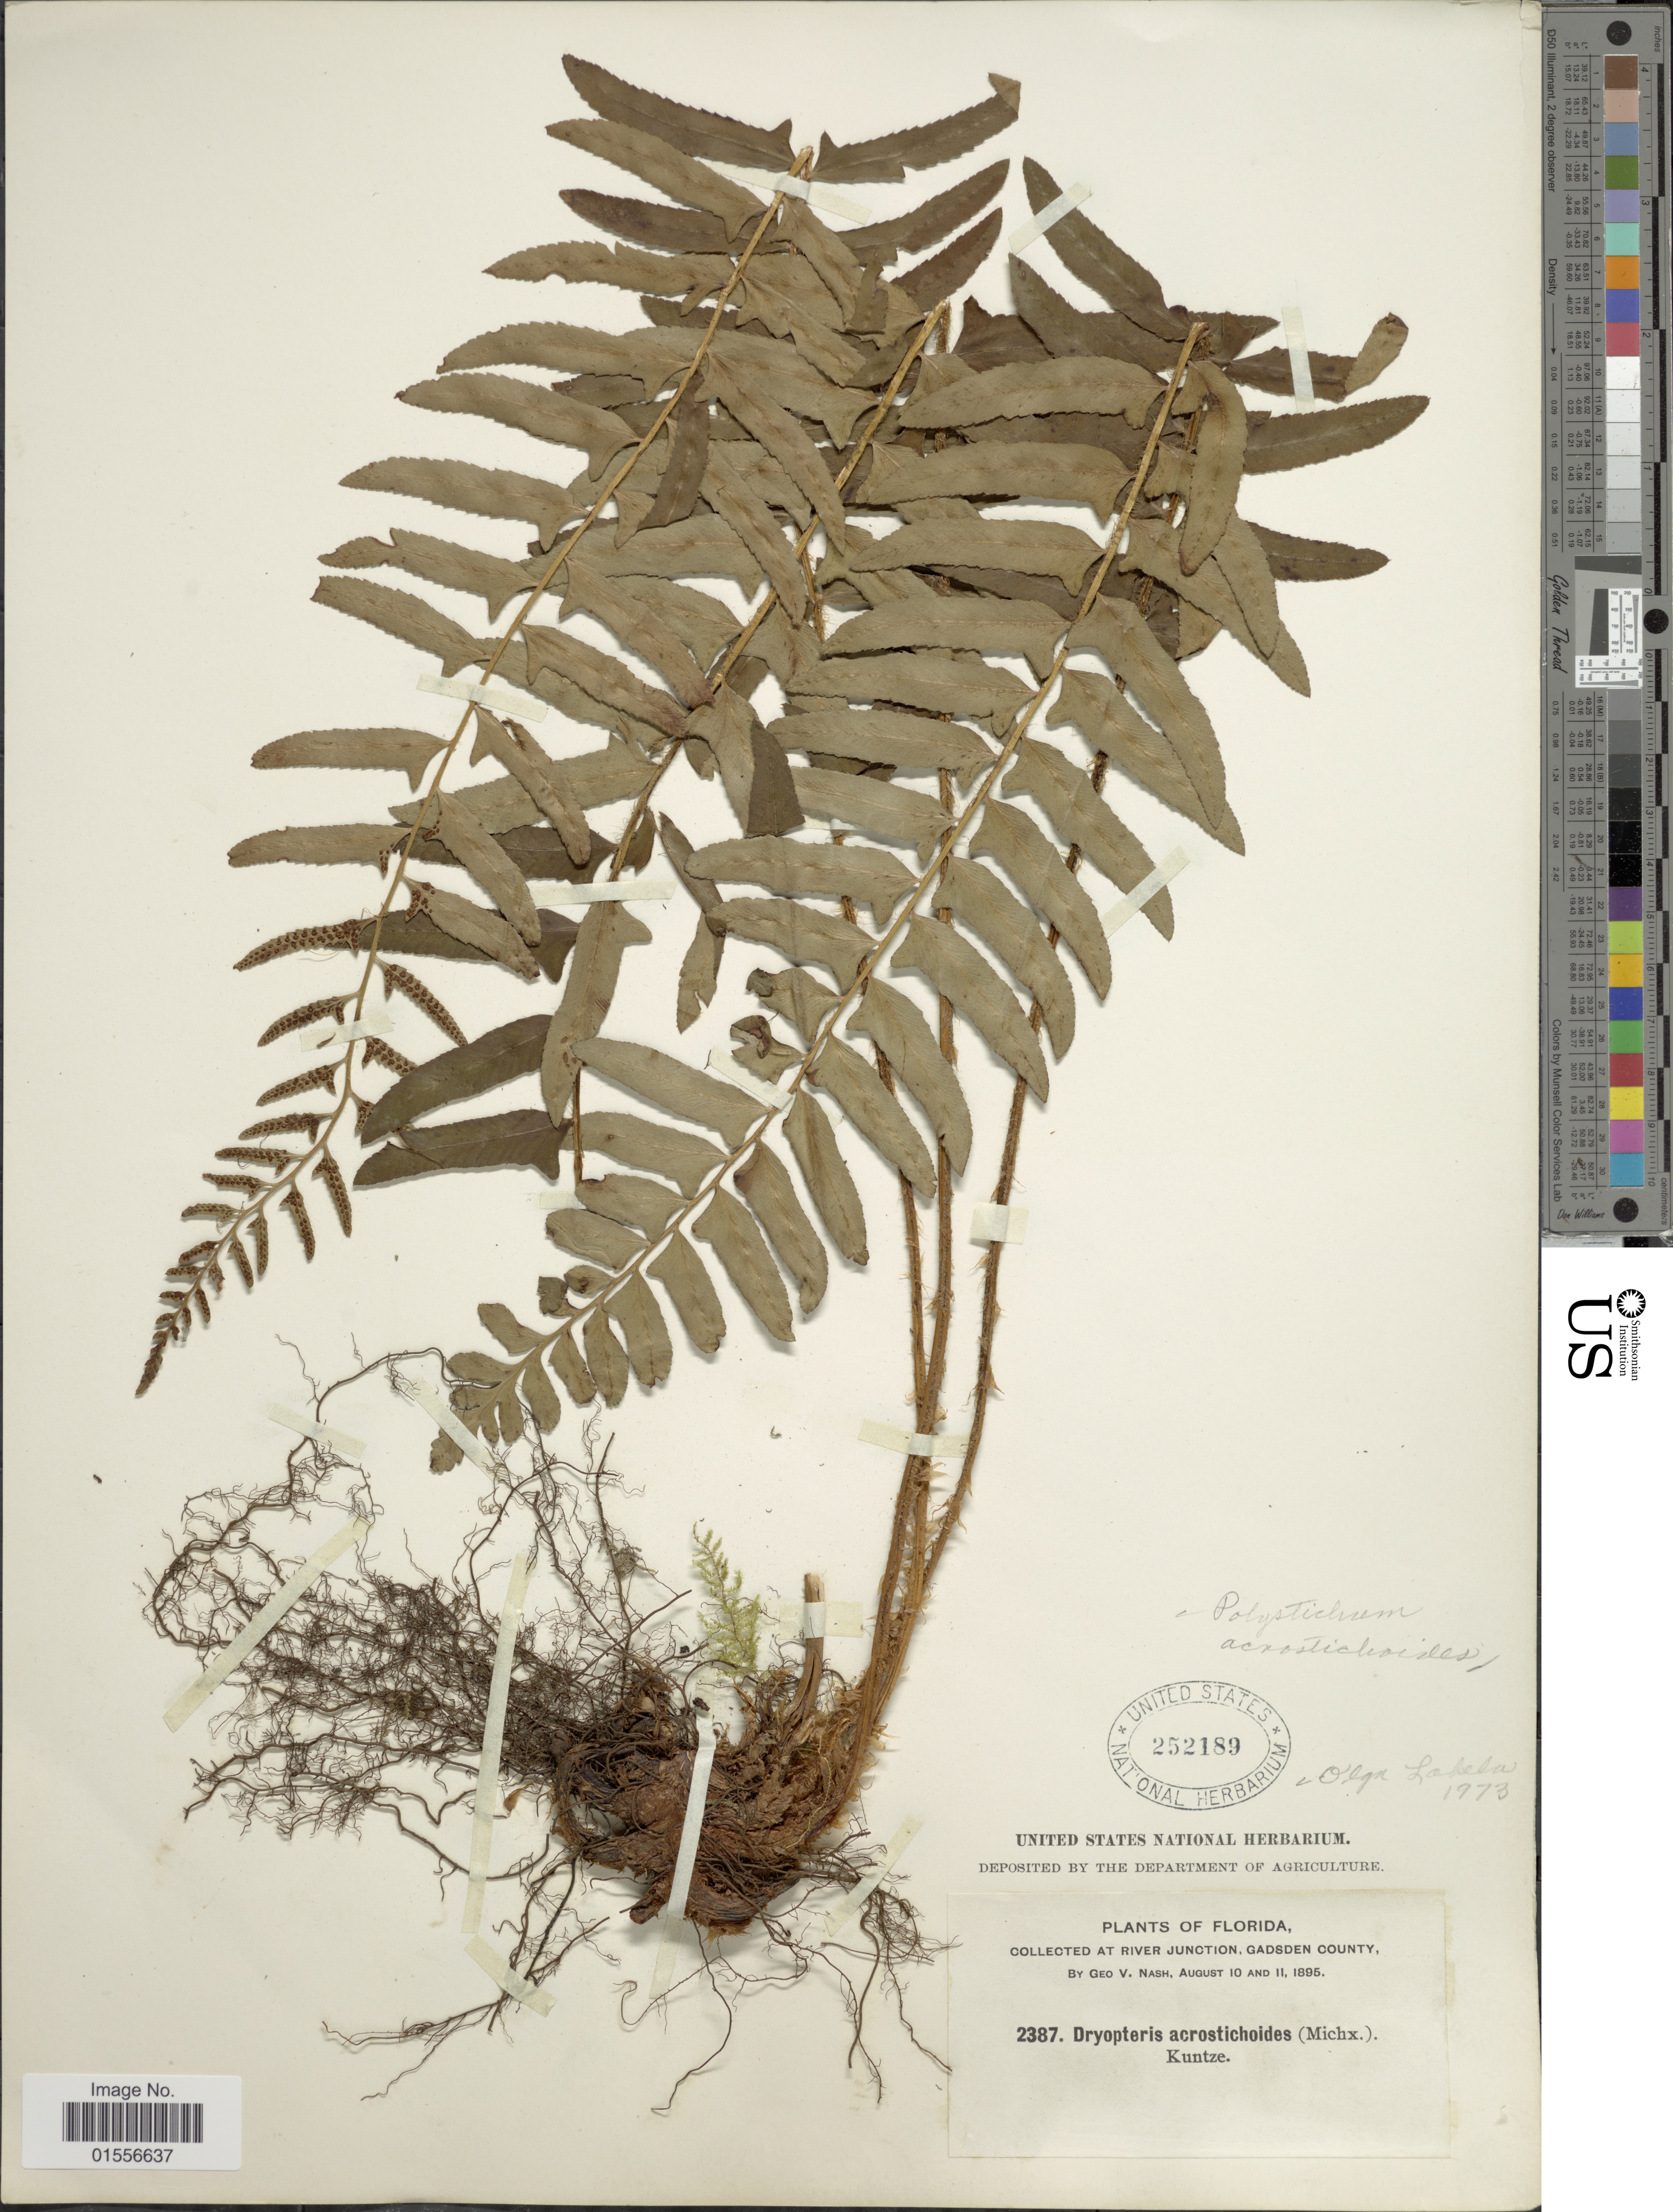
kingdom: Plantae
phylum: Tracheophyta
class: Polypodiopsida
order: Polypodiales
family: Dryopteridaceae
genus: Polystichum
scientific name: Polystichum acrostichoides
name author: (Michx.) Schott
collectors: G. V. Nash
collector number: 2387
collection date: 1895-08-10/1895-08-11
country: United States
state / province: Florida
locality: At River junction, Gadsden County.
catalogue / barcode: US 252189